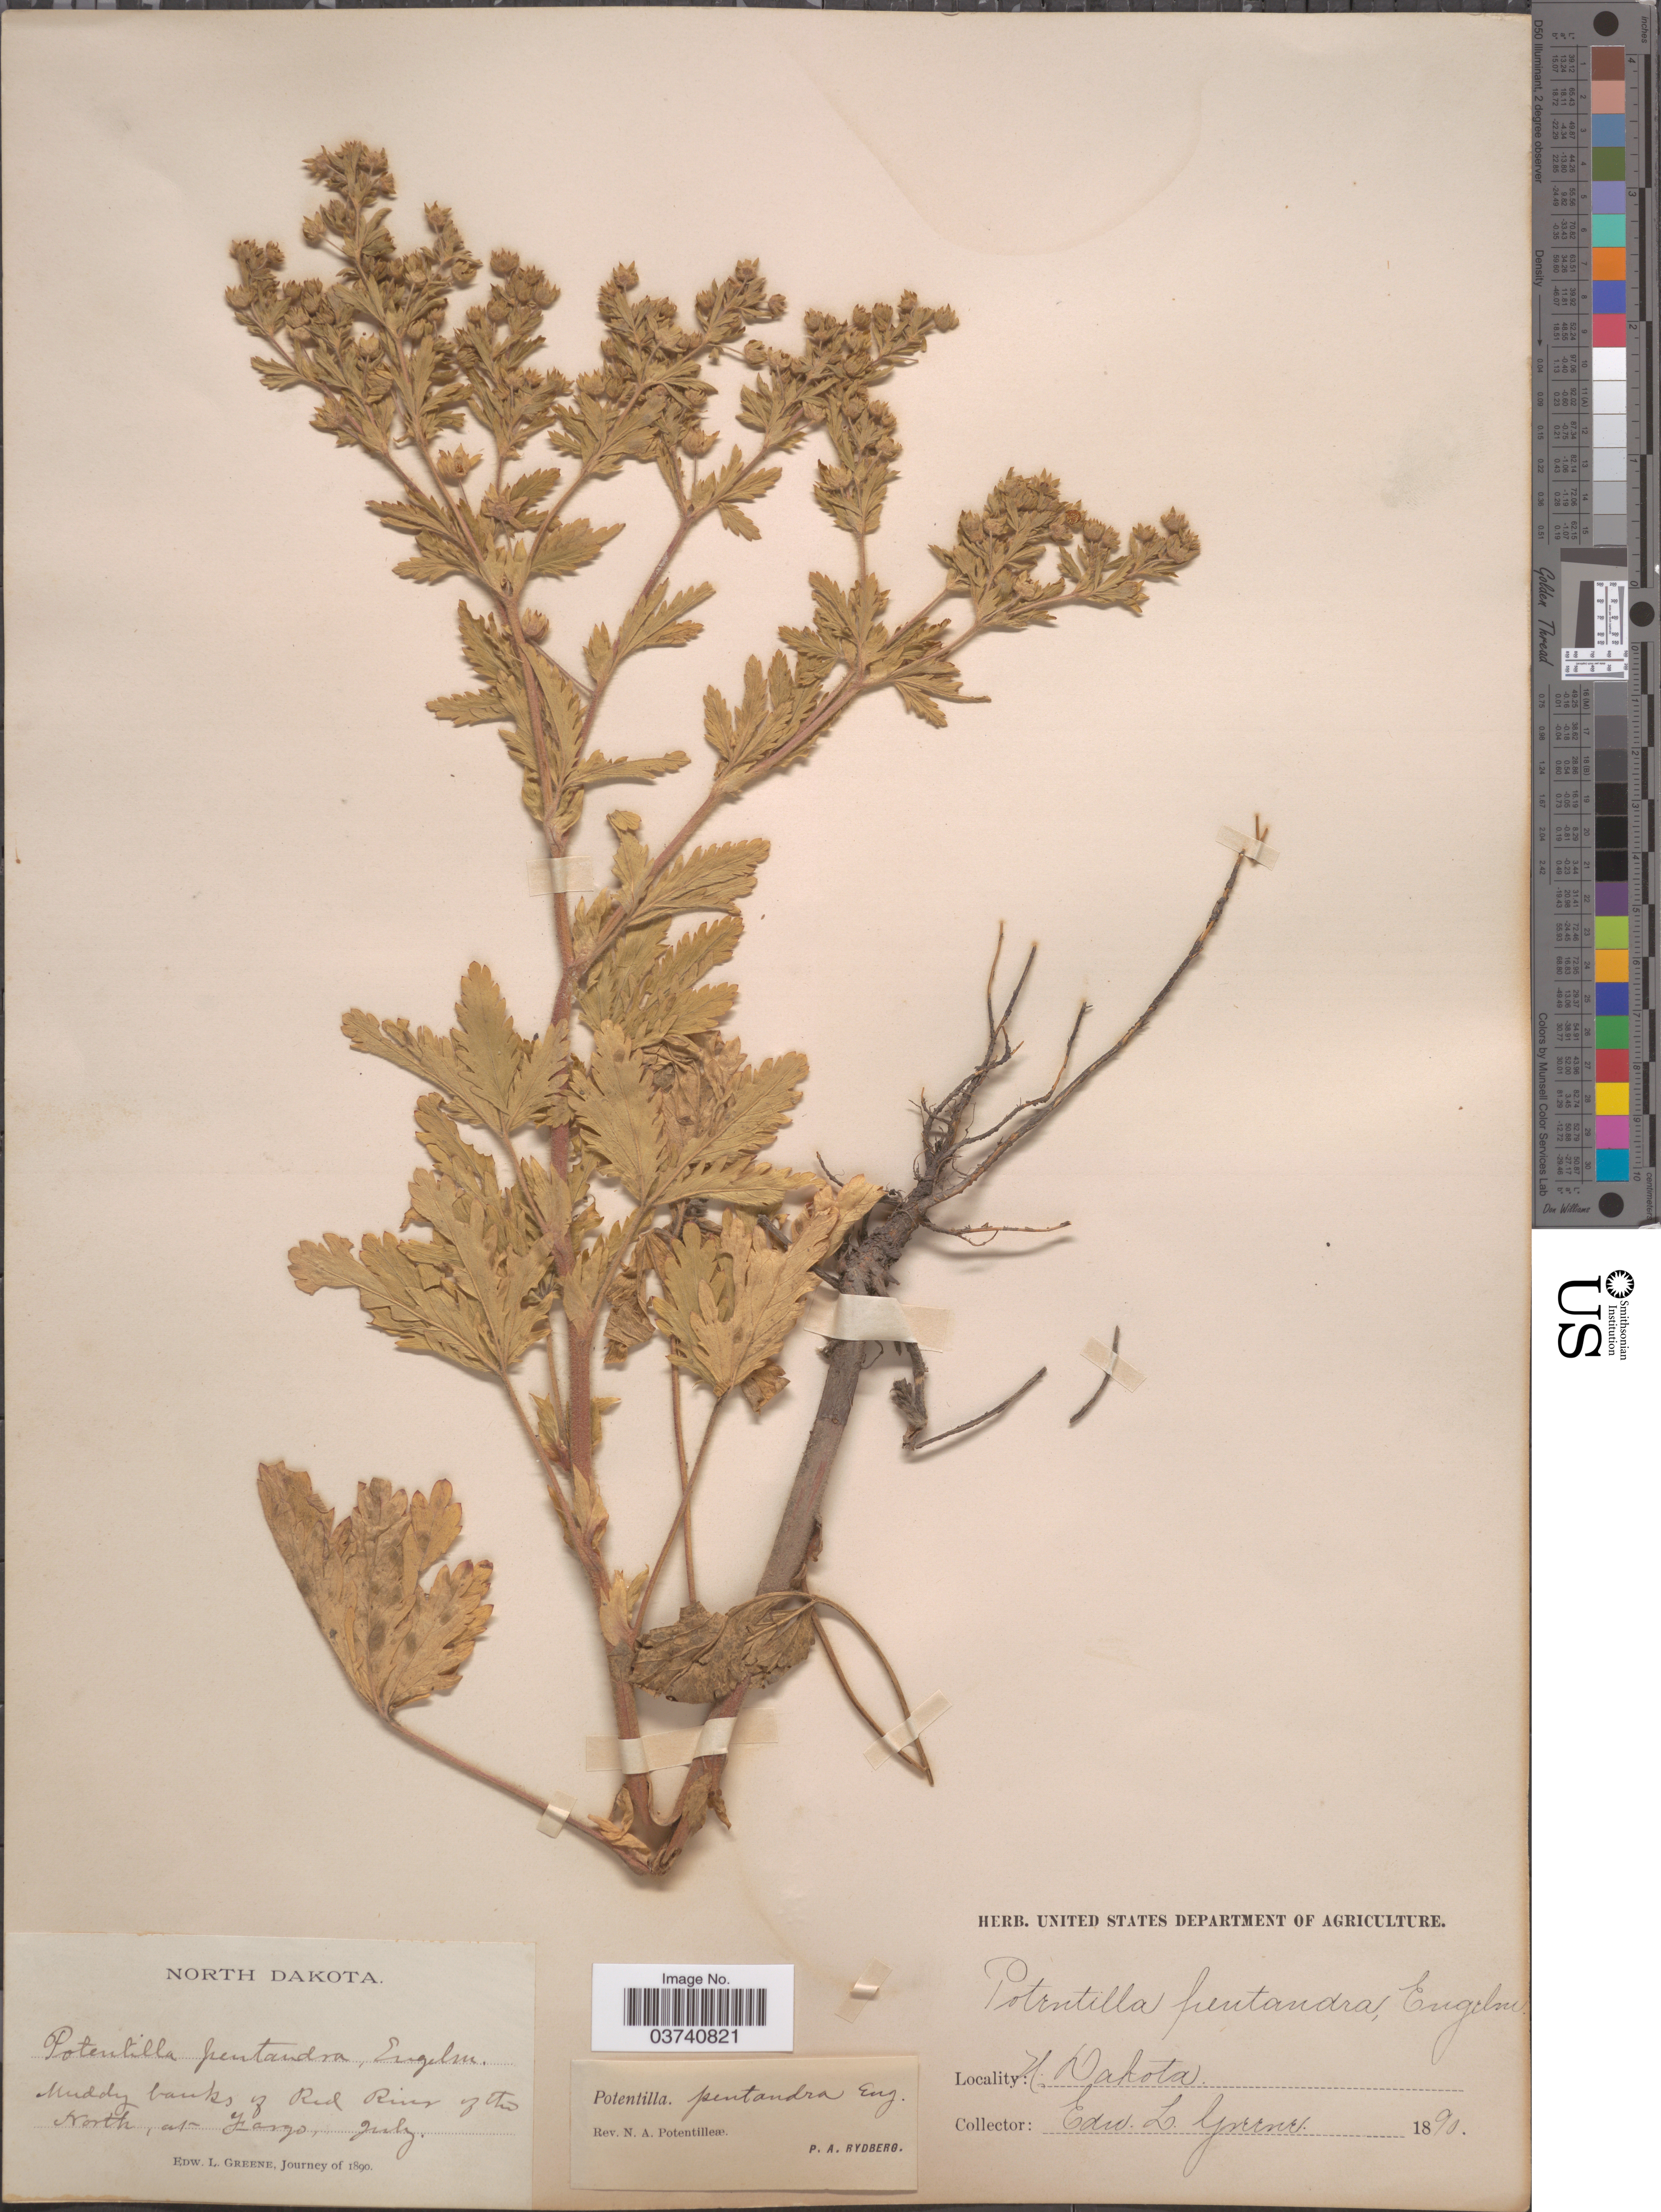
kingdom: Plantae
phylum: Tracheophyta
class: Magnoliopsida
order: Rosales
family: Rosaceae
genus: Potentilla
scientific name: Potentilla pentandra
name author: Engelm.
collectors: E. L. Greene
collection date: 1890-07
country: United States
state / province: North Dakota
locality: Muddy banks of Red River of the North, at Fargo.